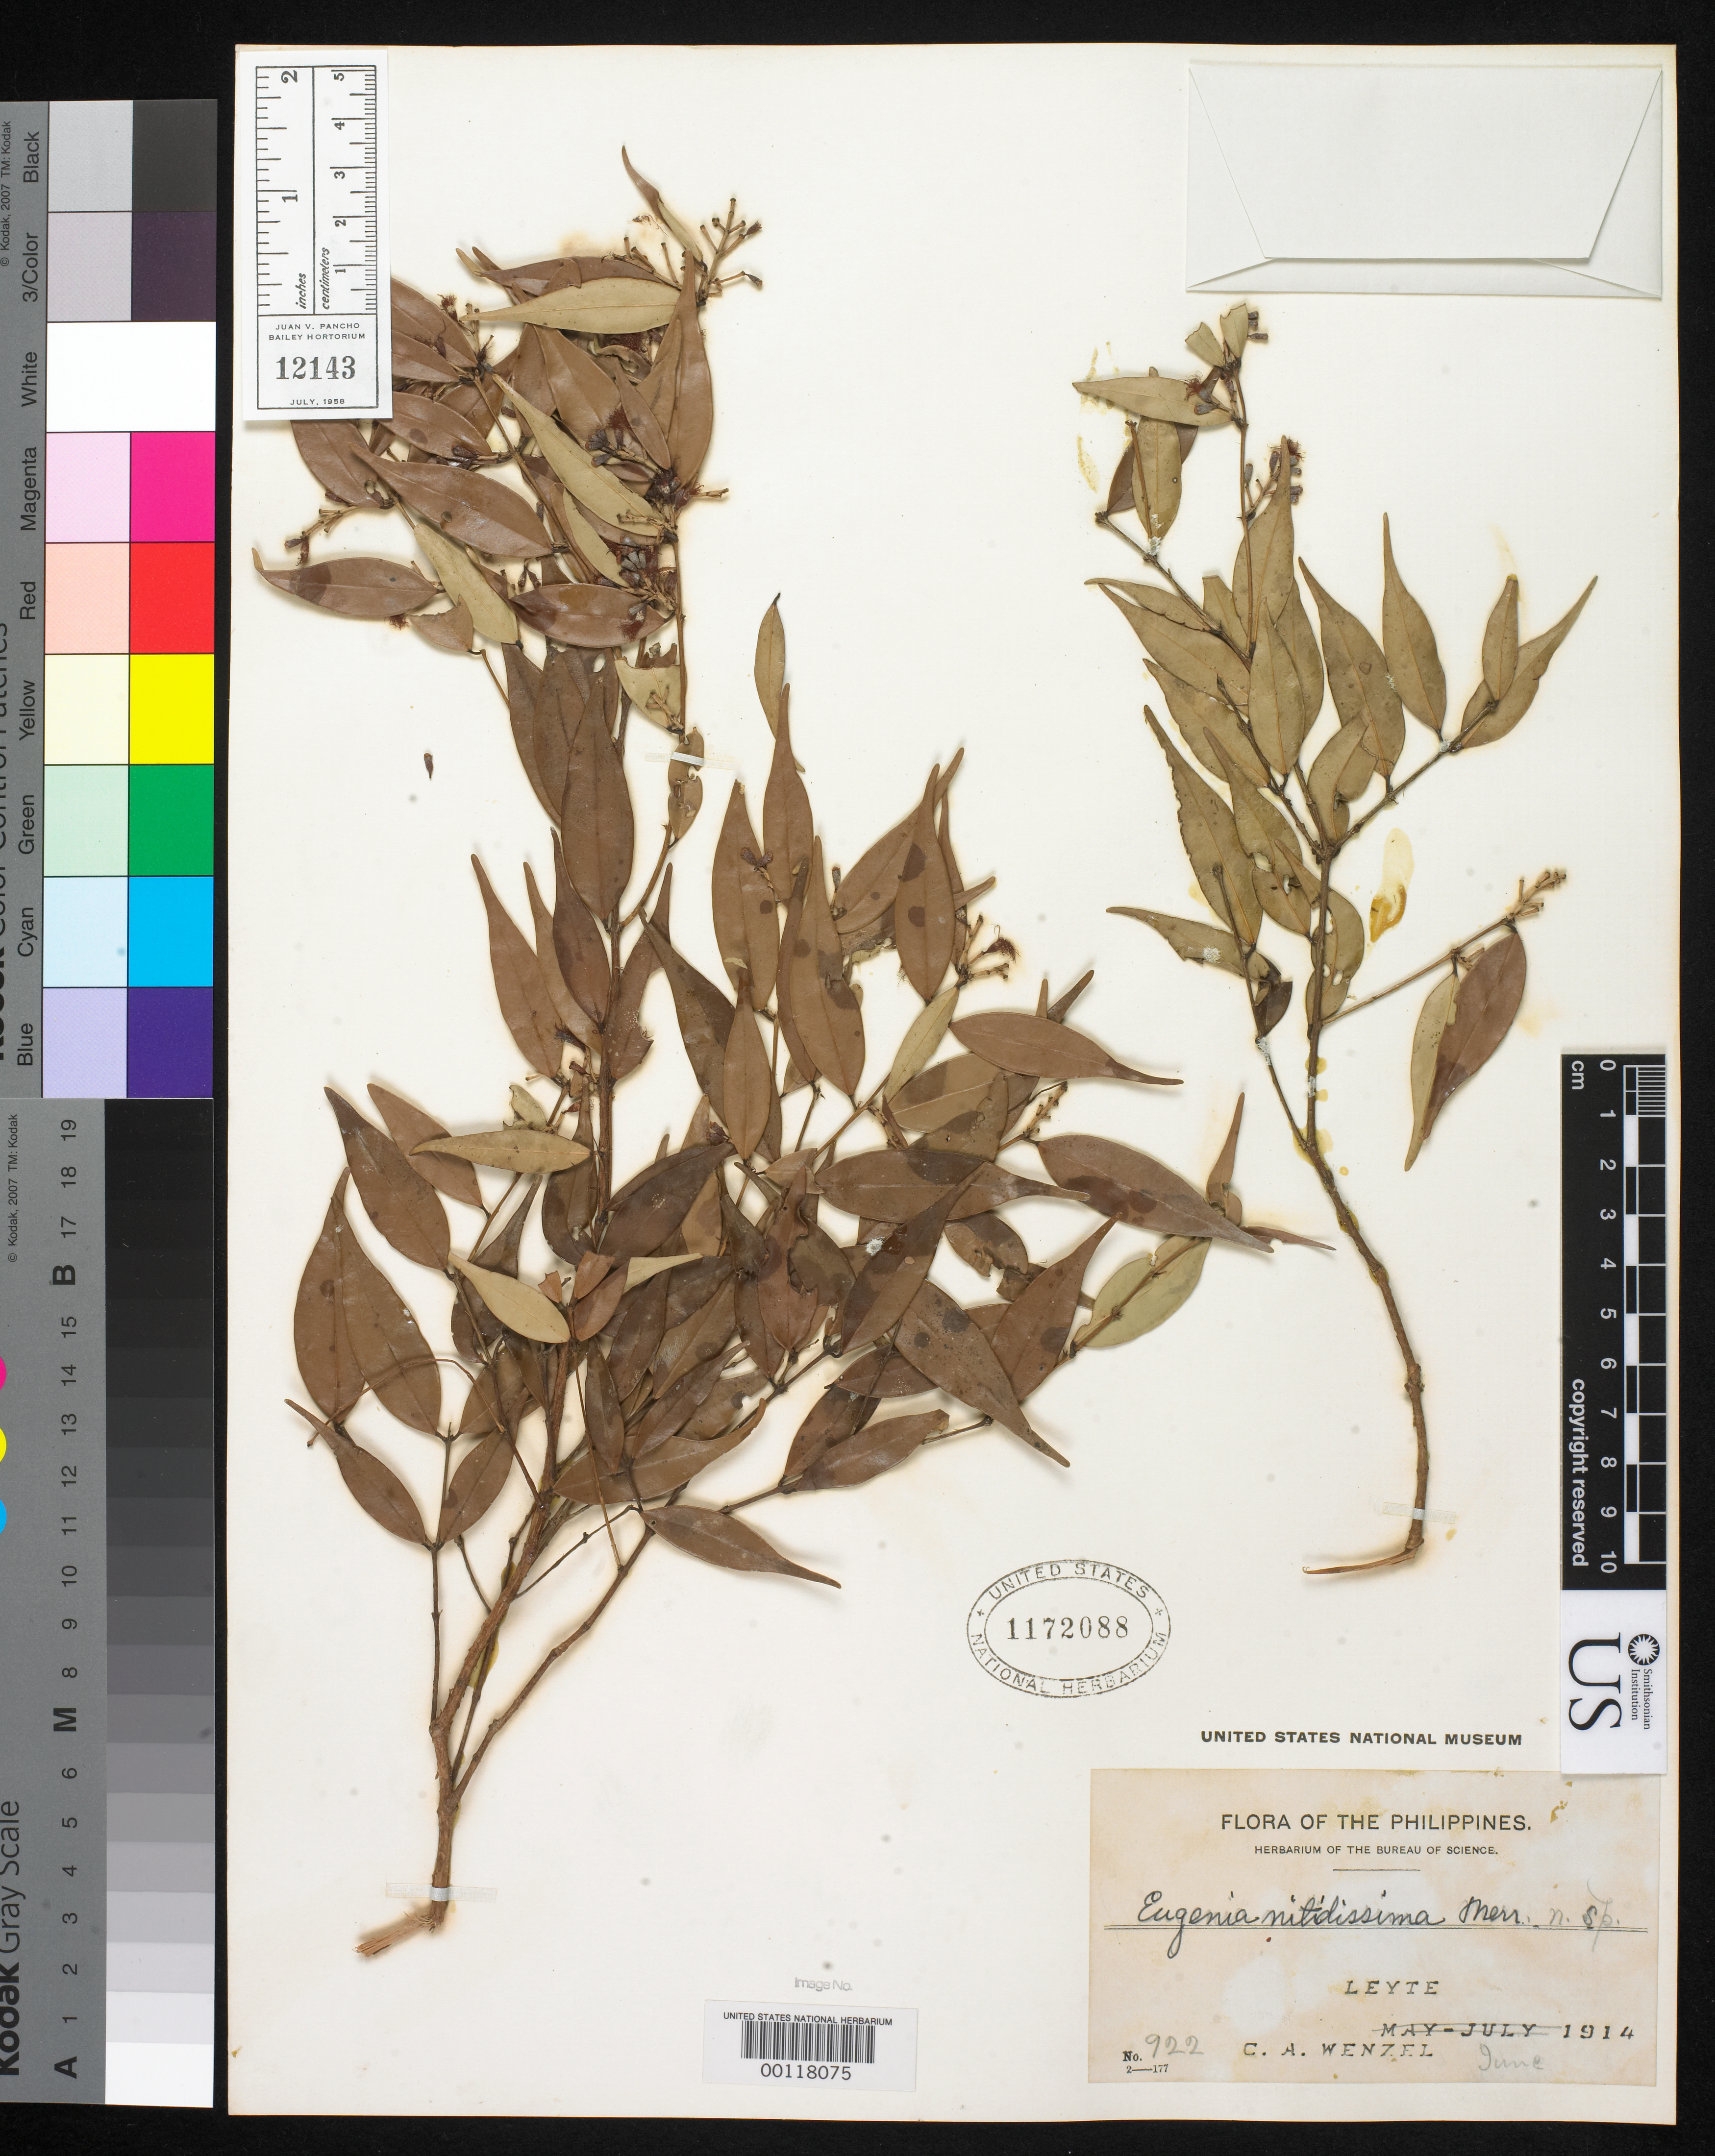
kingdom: Plantae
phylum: Tracheophyta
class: Magnoliopsida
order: Myrtales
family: Myrtaceae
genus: Eugenia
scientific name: Eugenia nitidissima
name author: Merr.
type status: Isotype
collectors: C. Wenzel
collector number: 922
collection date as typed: Jun 1914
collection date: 1914-06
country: Philippines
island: Leyte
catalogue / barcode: US 1172088